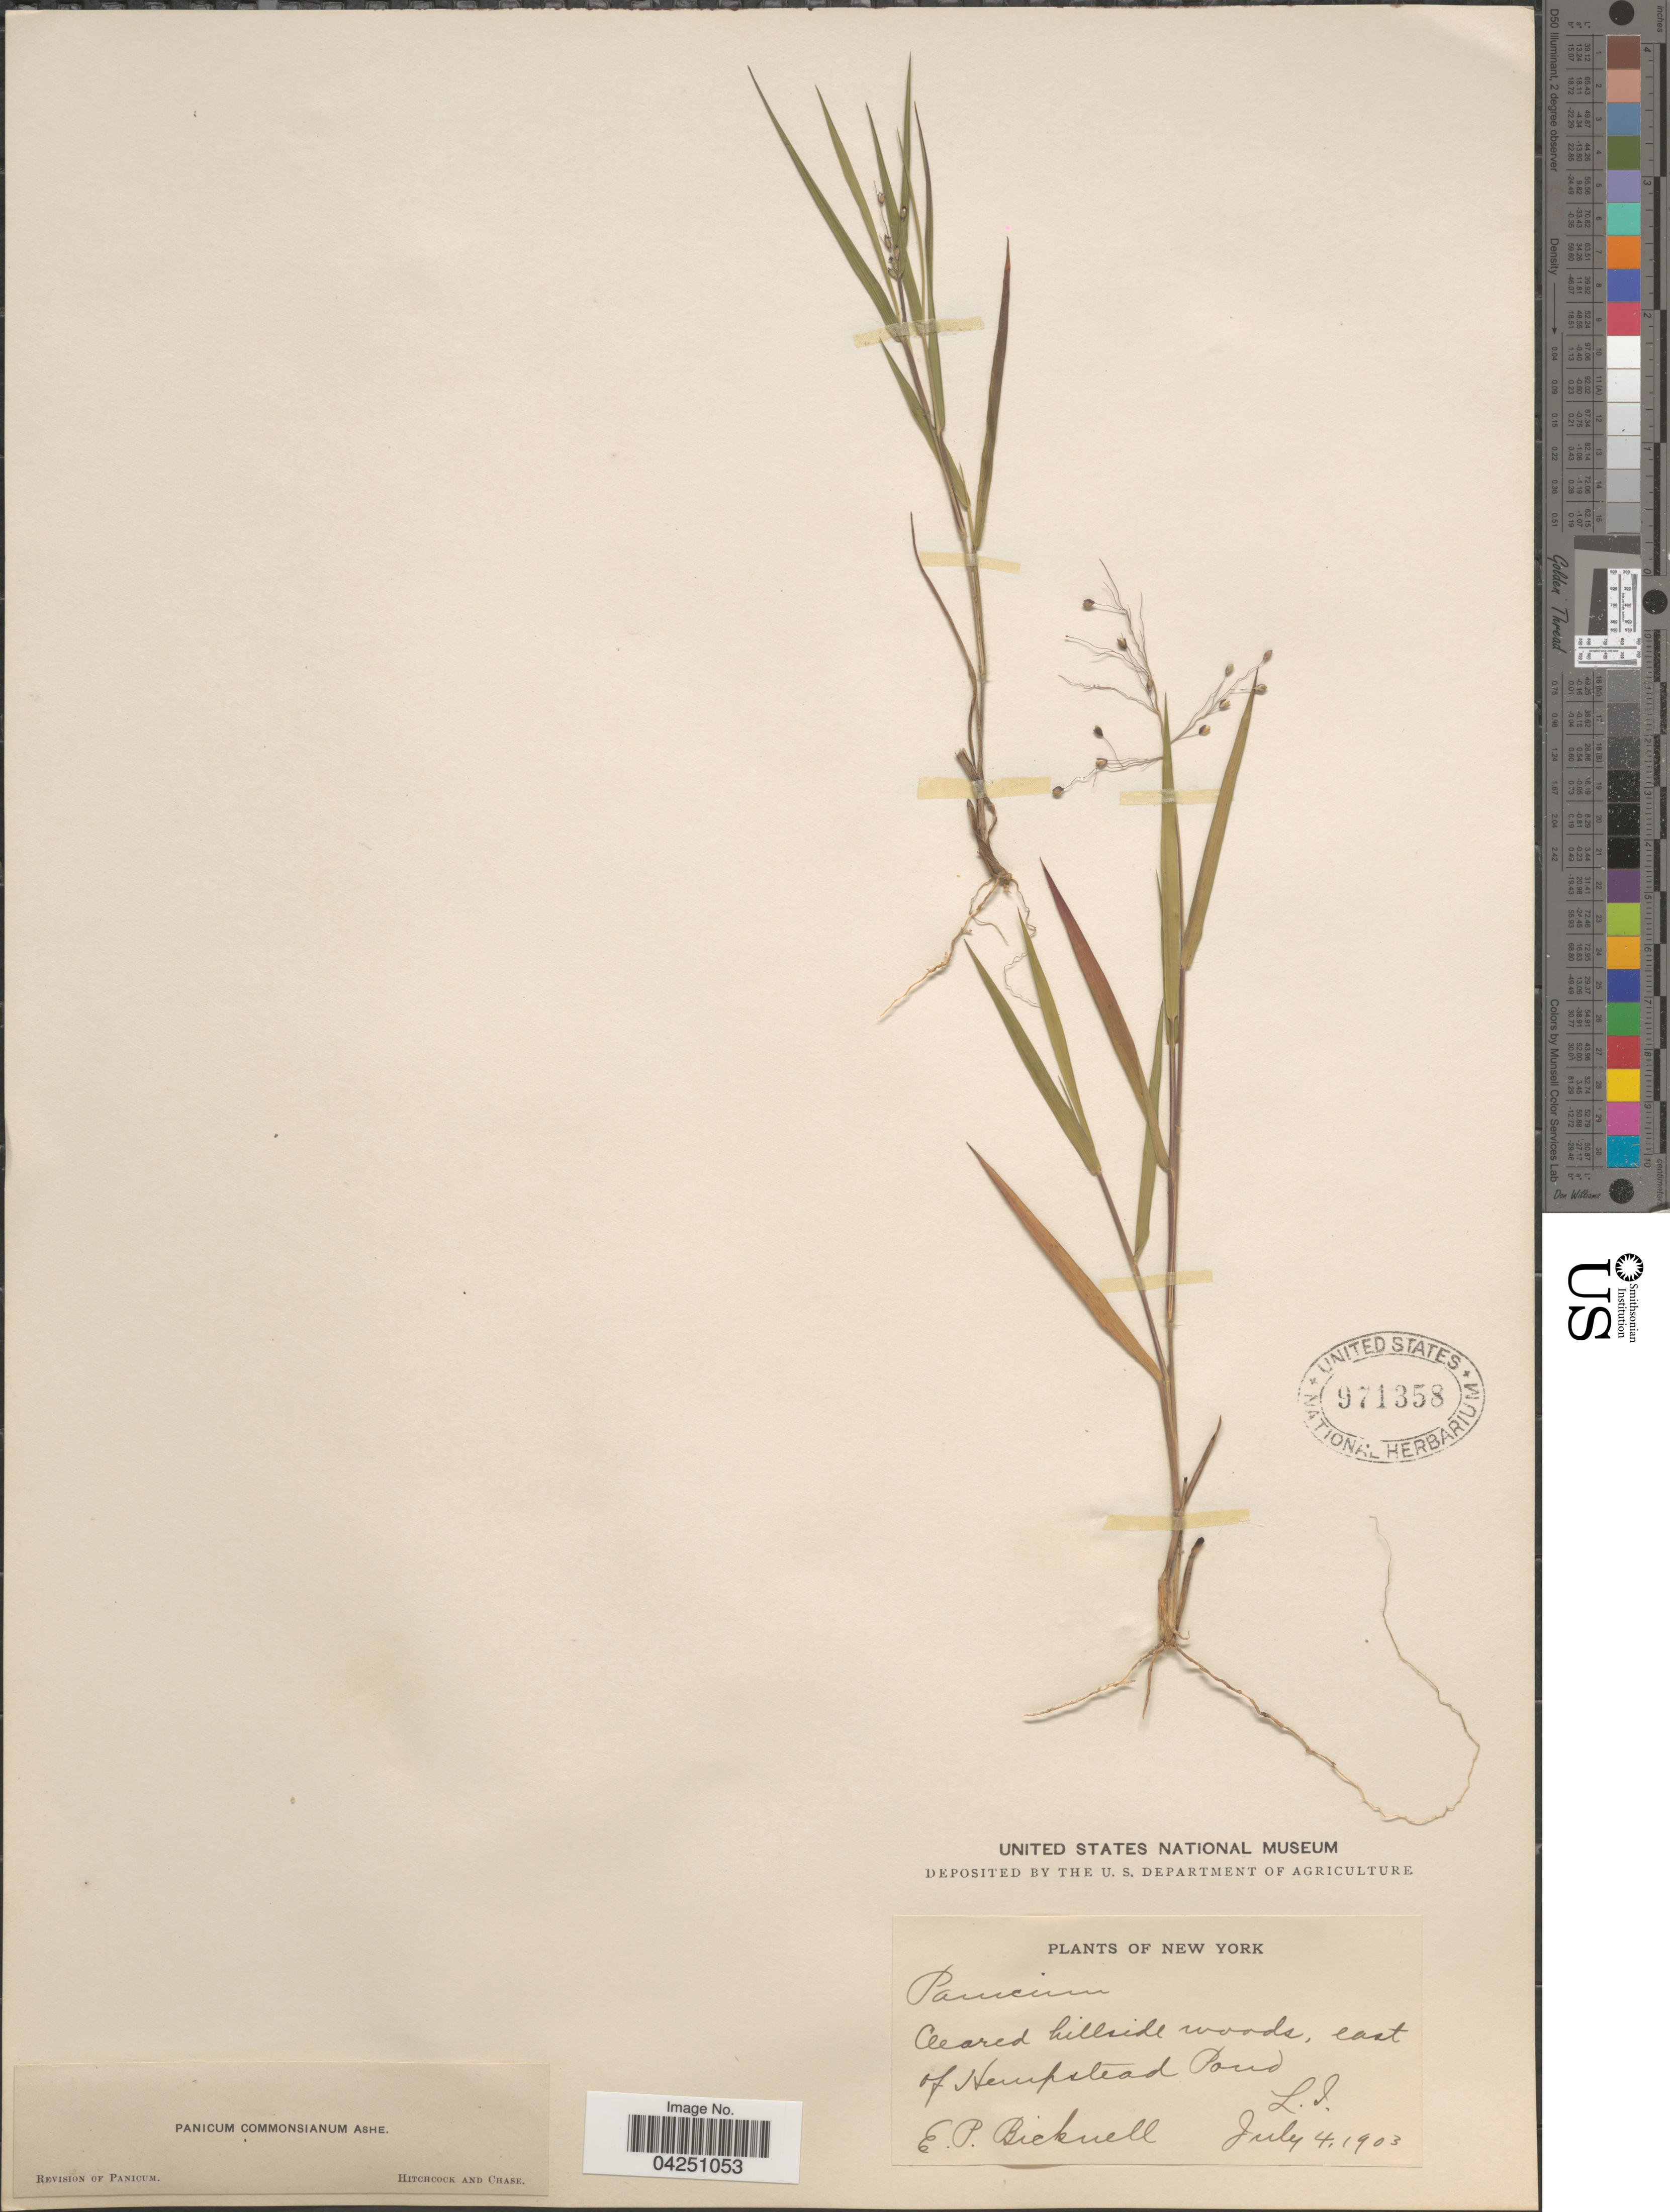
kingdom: Plantae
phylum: Tracheophyta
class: Liliopsida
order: Poales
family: Poaceae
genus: Dichanthelium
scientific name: Dichanthelium acuminatum var. acuminatum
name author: (Sw.) Gould & C.A. Clark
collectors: E. P. Bicknell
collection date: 1903-07-04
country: United States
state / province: New York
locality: Cleared hillside woods, east of Hempstead Pond. L.I.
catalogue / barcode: US 971358